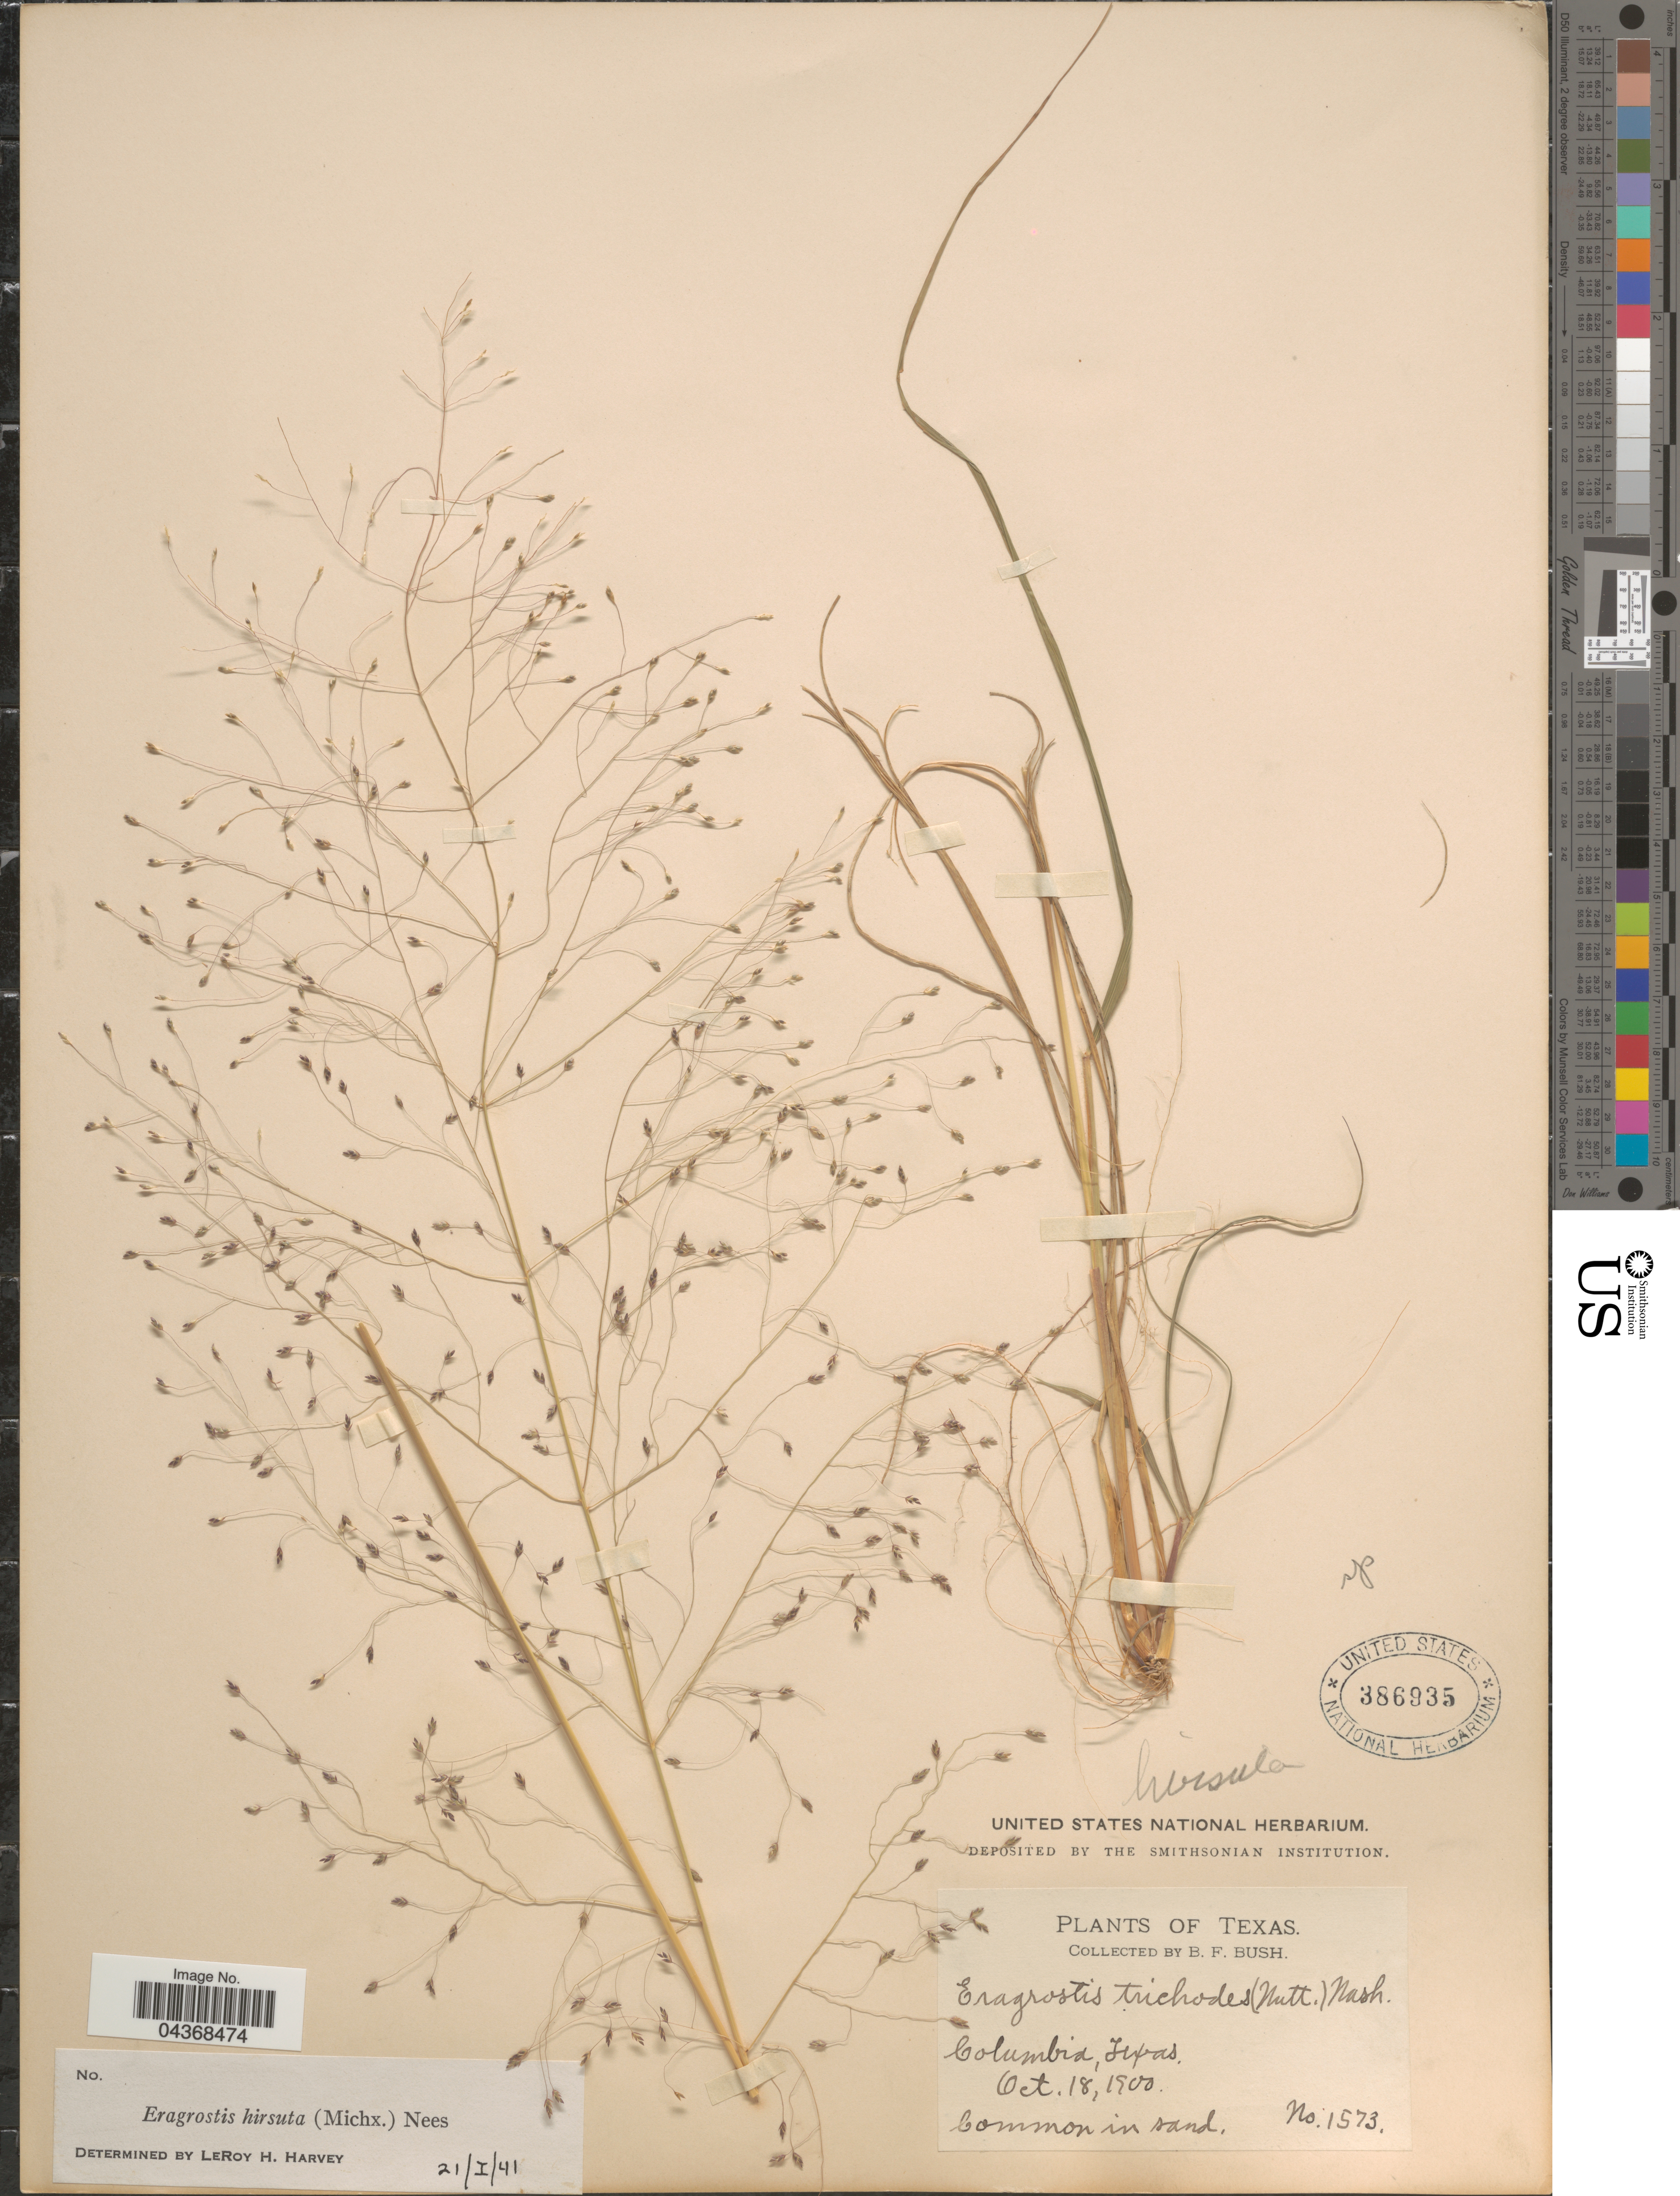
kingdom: Plantae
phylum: Tracheophyta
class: Liliopsida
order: Poales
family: Poaceae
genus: Eragrostis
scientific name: Eragrostis hirsuta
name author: (Michx.) Nees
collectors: B. F. Bush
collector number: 1573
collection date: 1900-10-18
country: United States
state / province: Texas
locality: Columbia.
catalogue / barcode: US 386935